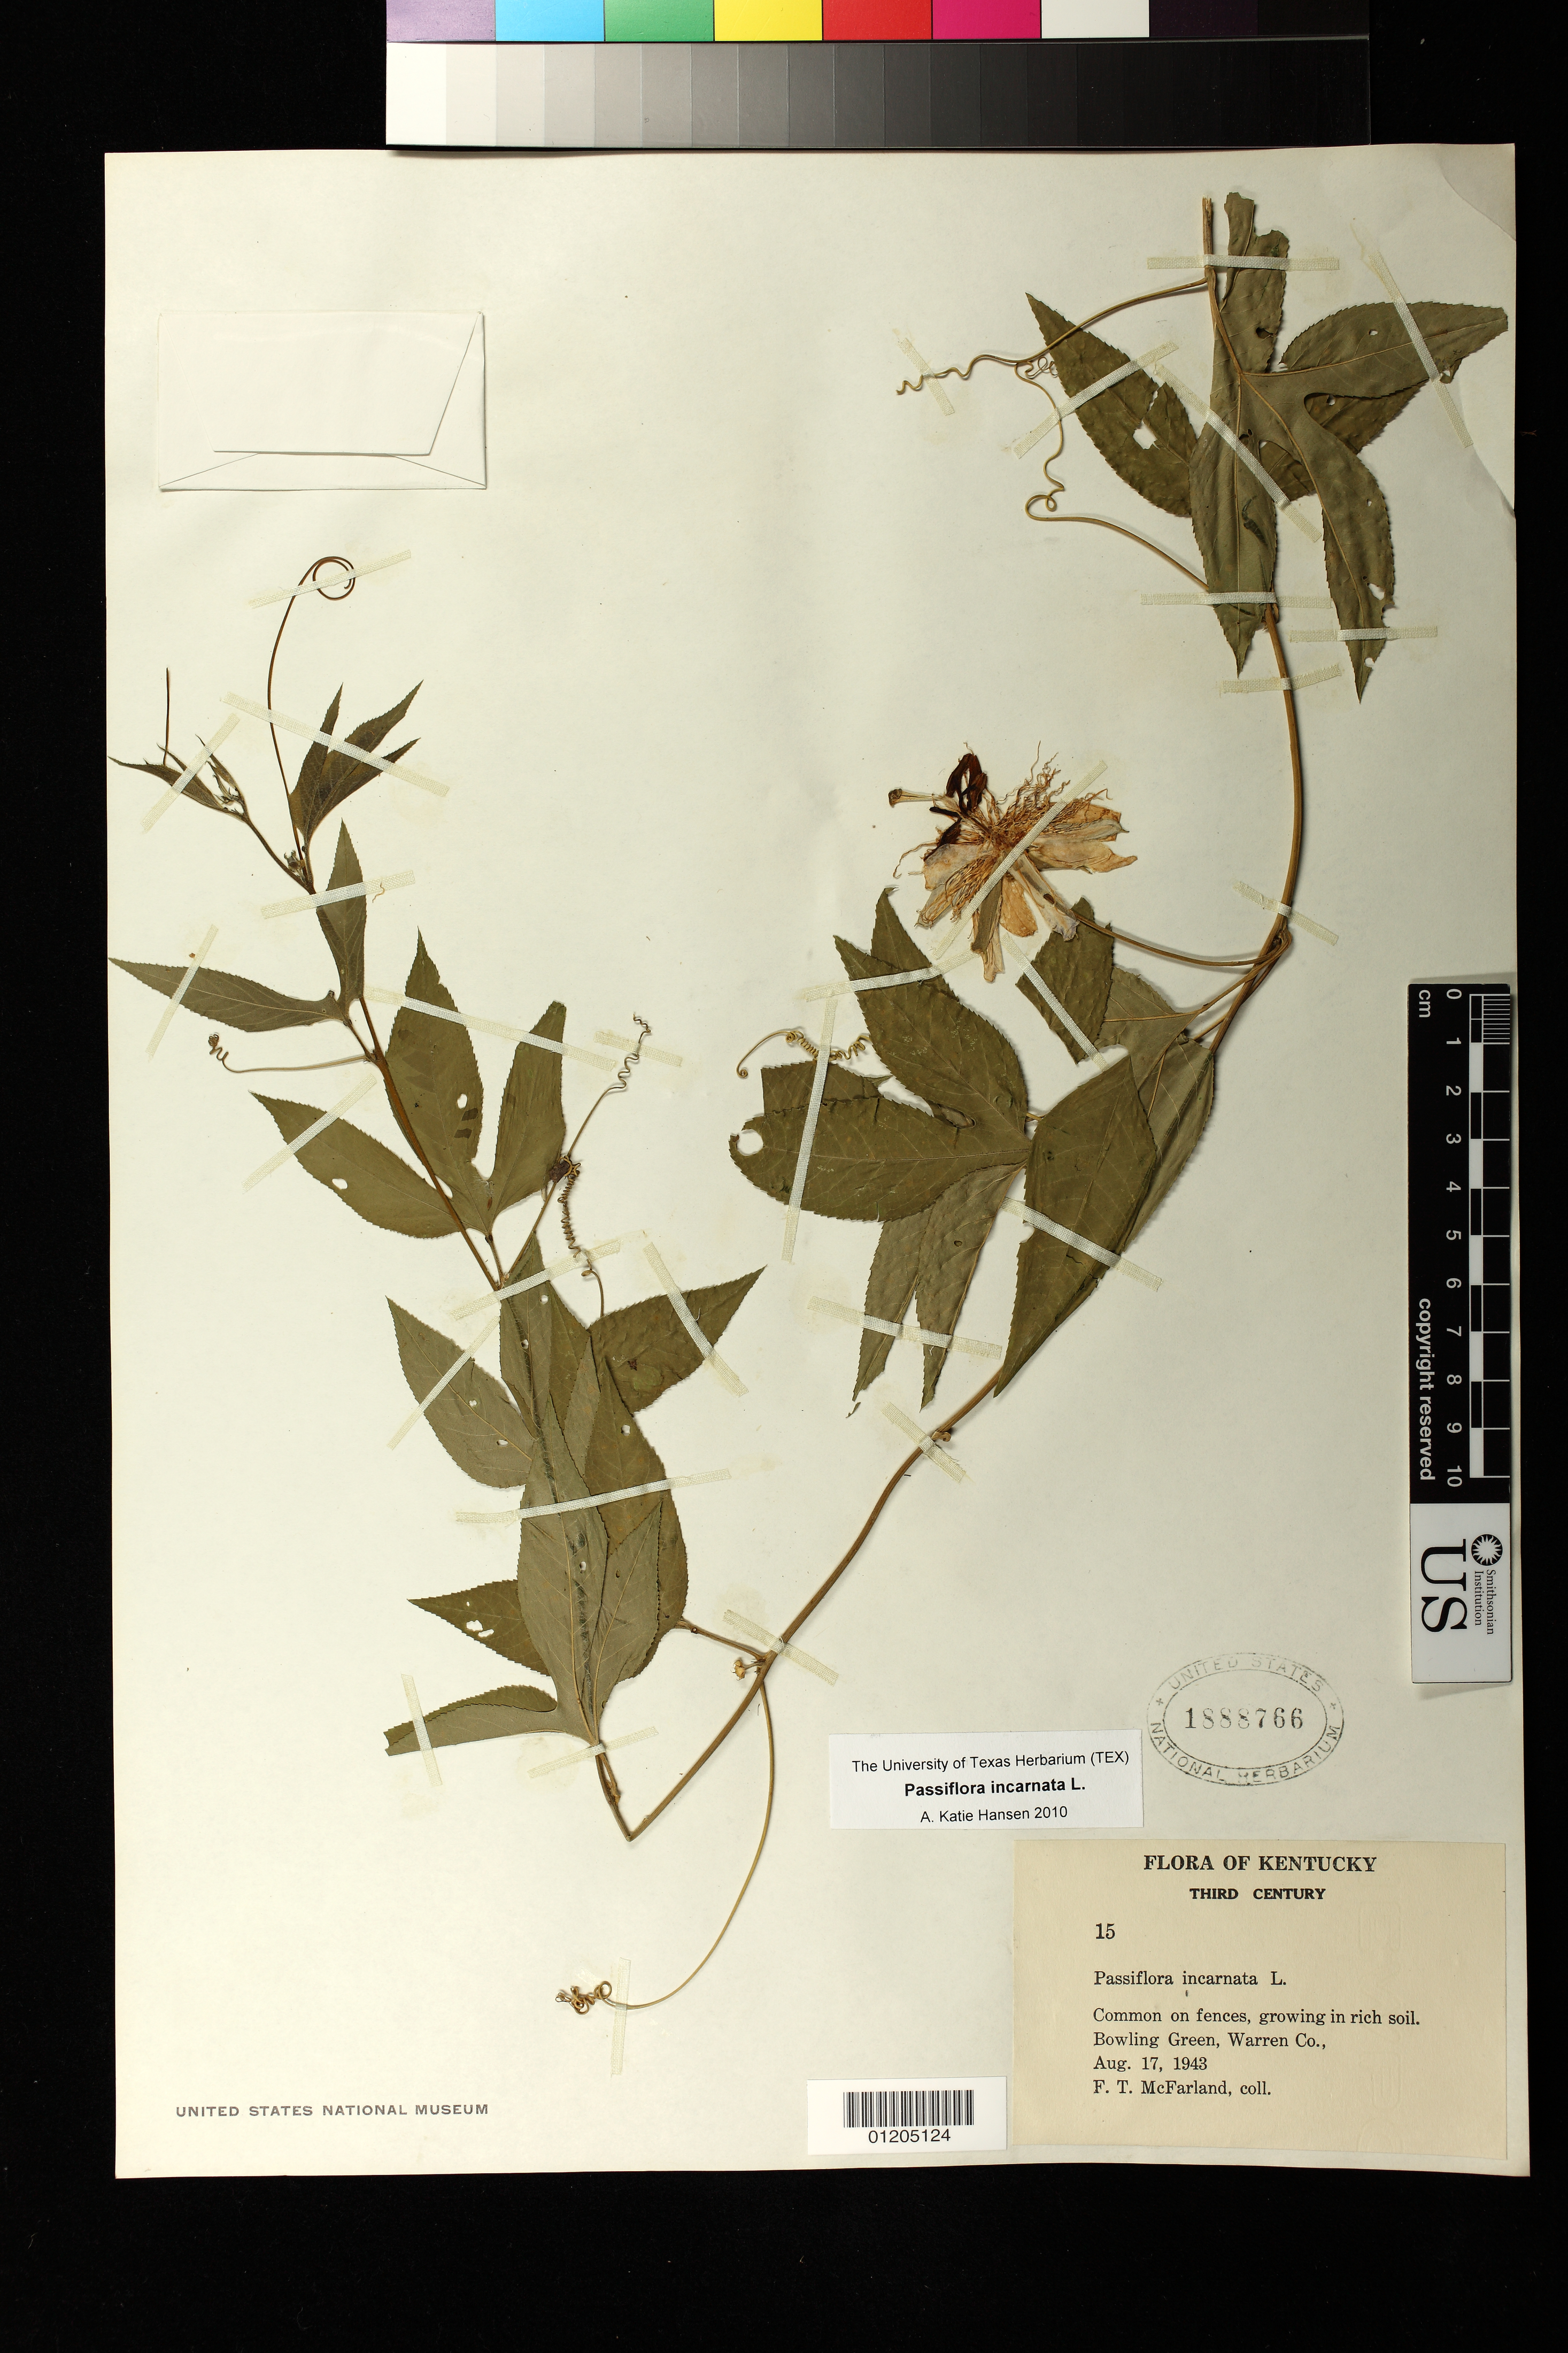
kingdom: Plantae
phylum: Tracheophyta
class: Magnoliopsida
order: Malpighiales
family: Passifloraceae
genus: Passiflora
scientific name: Passiflora incarnata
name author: L.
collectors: F. McFarland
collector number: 15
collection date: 1943-08-17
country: United States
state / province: Kentucky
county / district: Warren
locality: Bowling Green.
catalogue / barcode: US 1888766